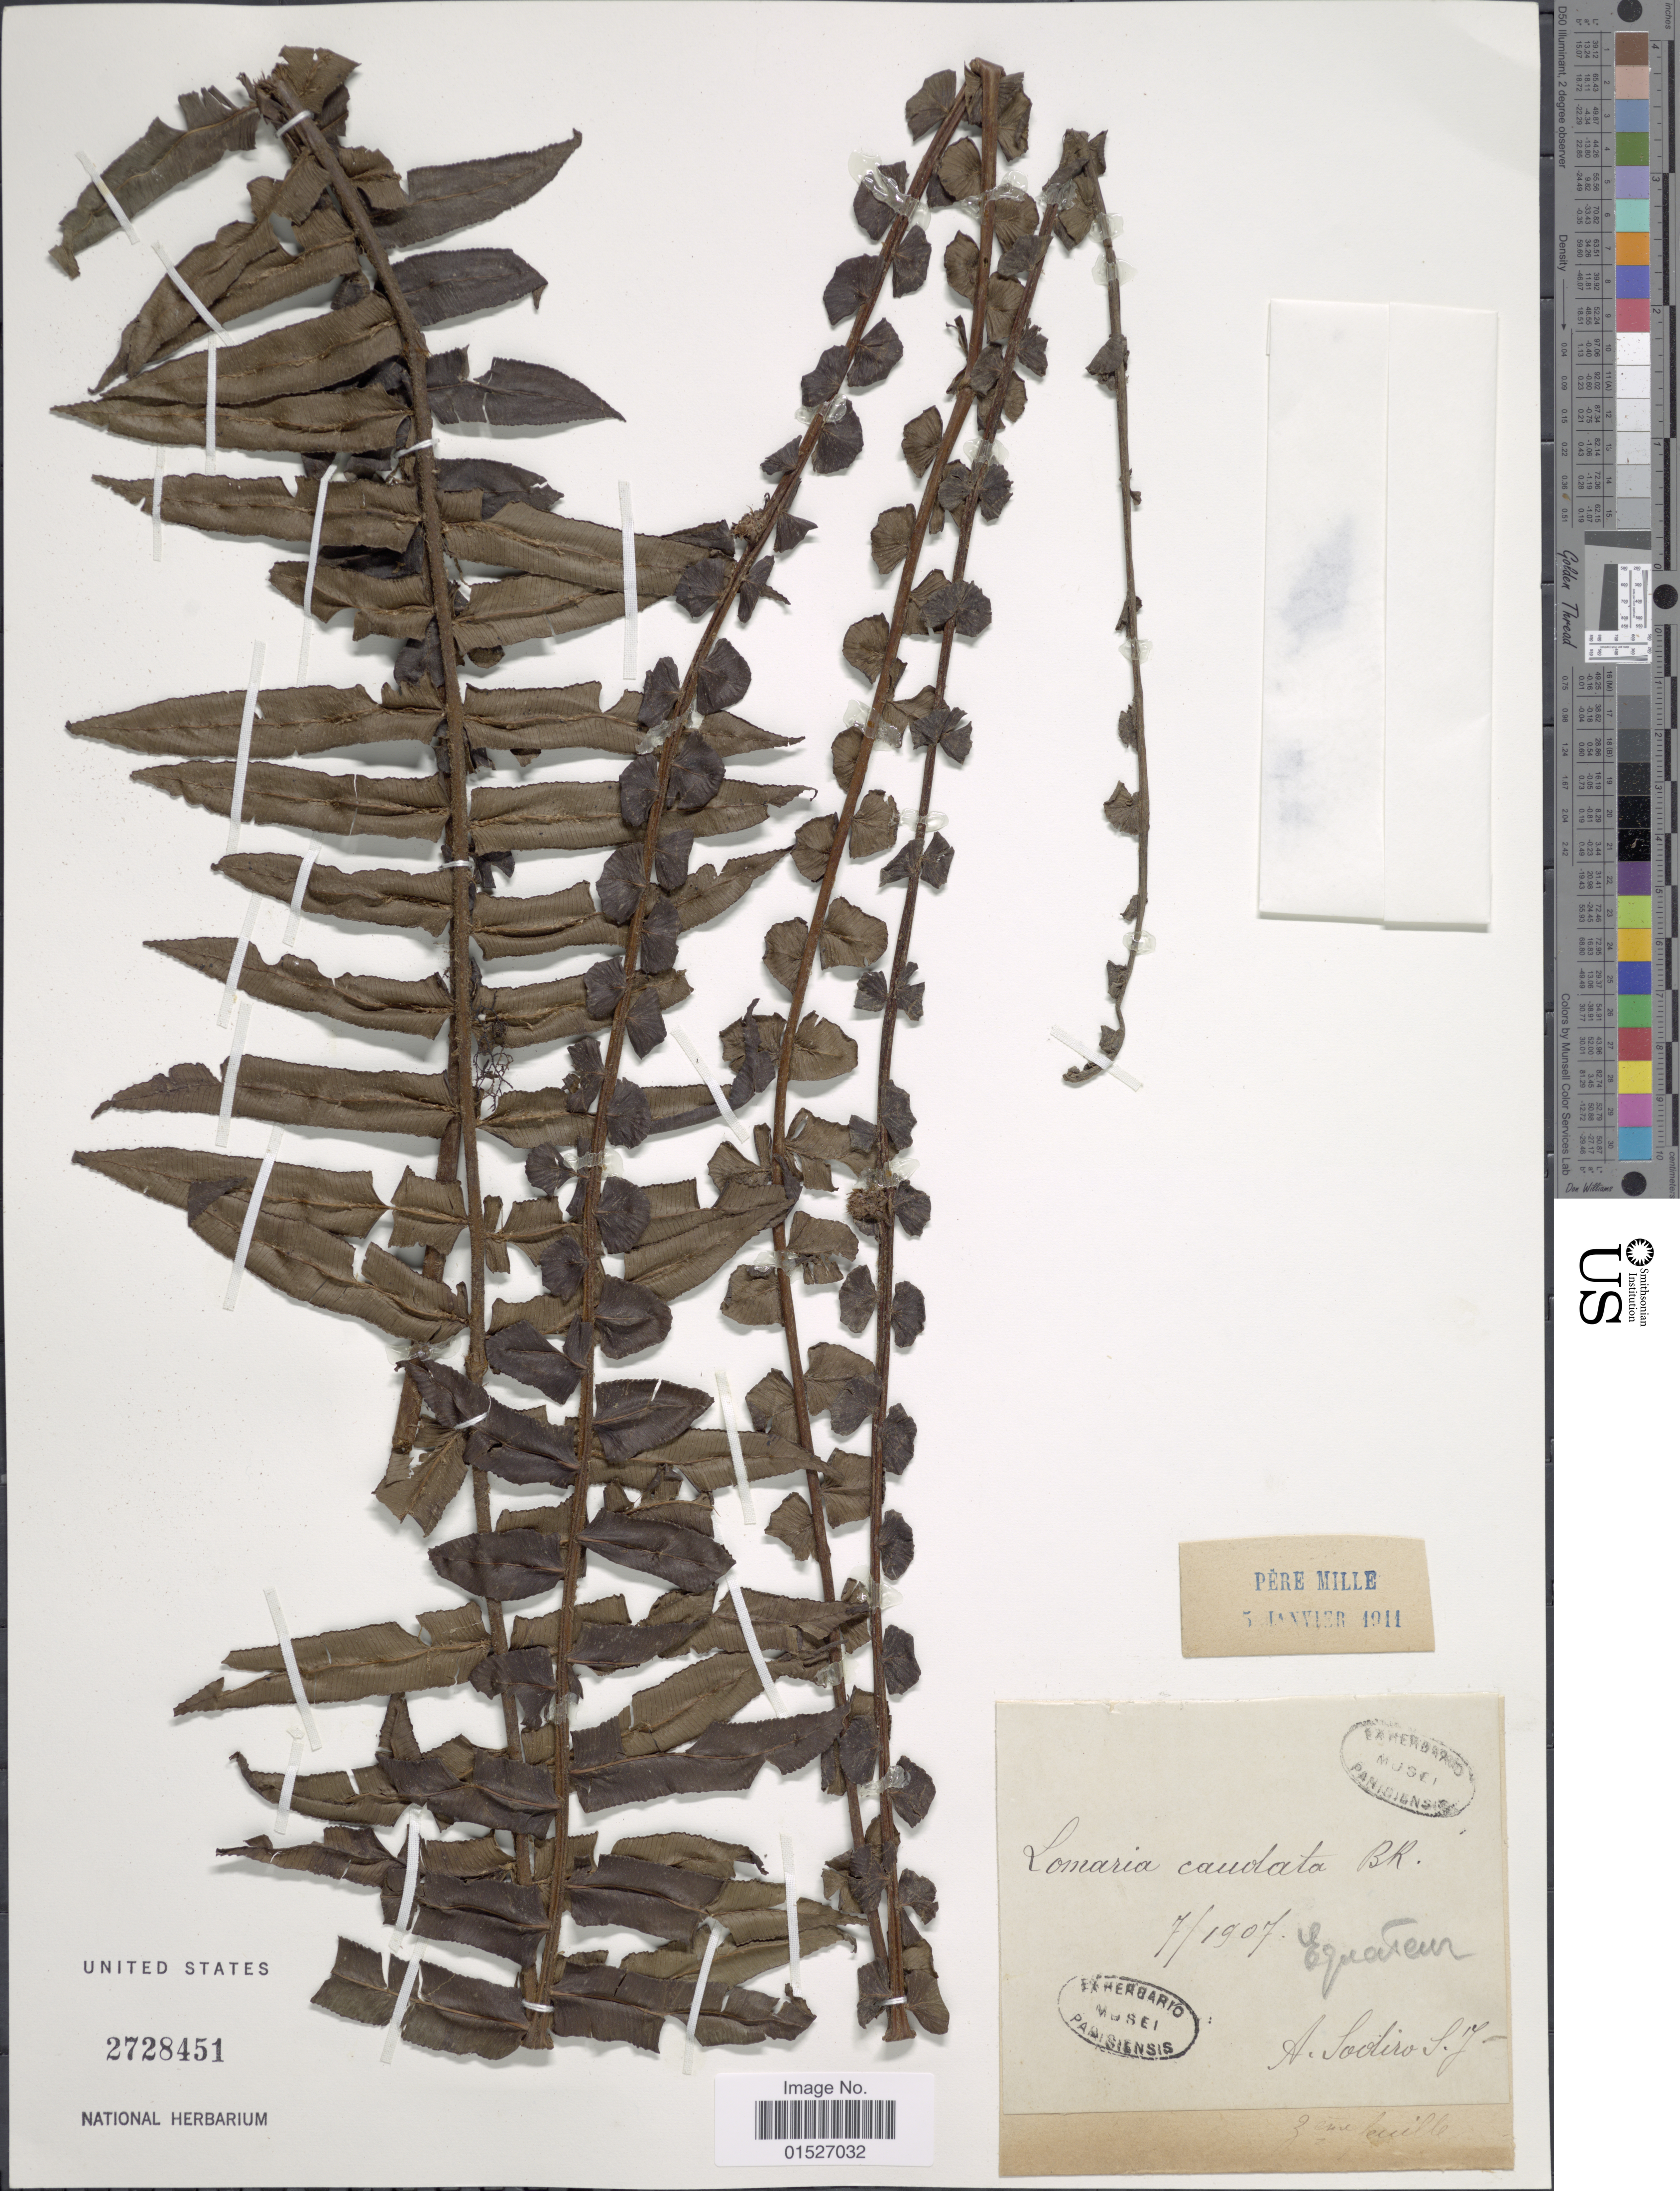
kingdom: Plantae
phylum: Tracheophyta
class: Polypodiopsida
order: Polypodiales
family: Blechnaceae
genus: Blechnum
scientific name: Blechnum sprucei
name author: C. Chr.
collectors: A. Sodiro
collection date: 1907-07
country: Ecuador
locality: Equateur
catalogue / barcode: US 2728451